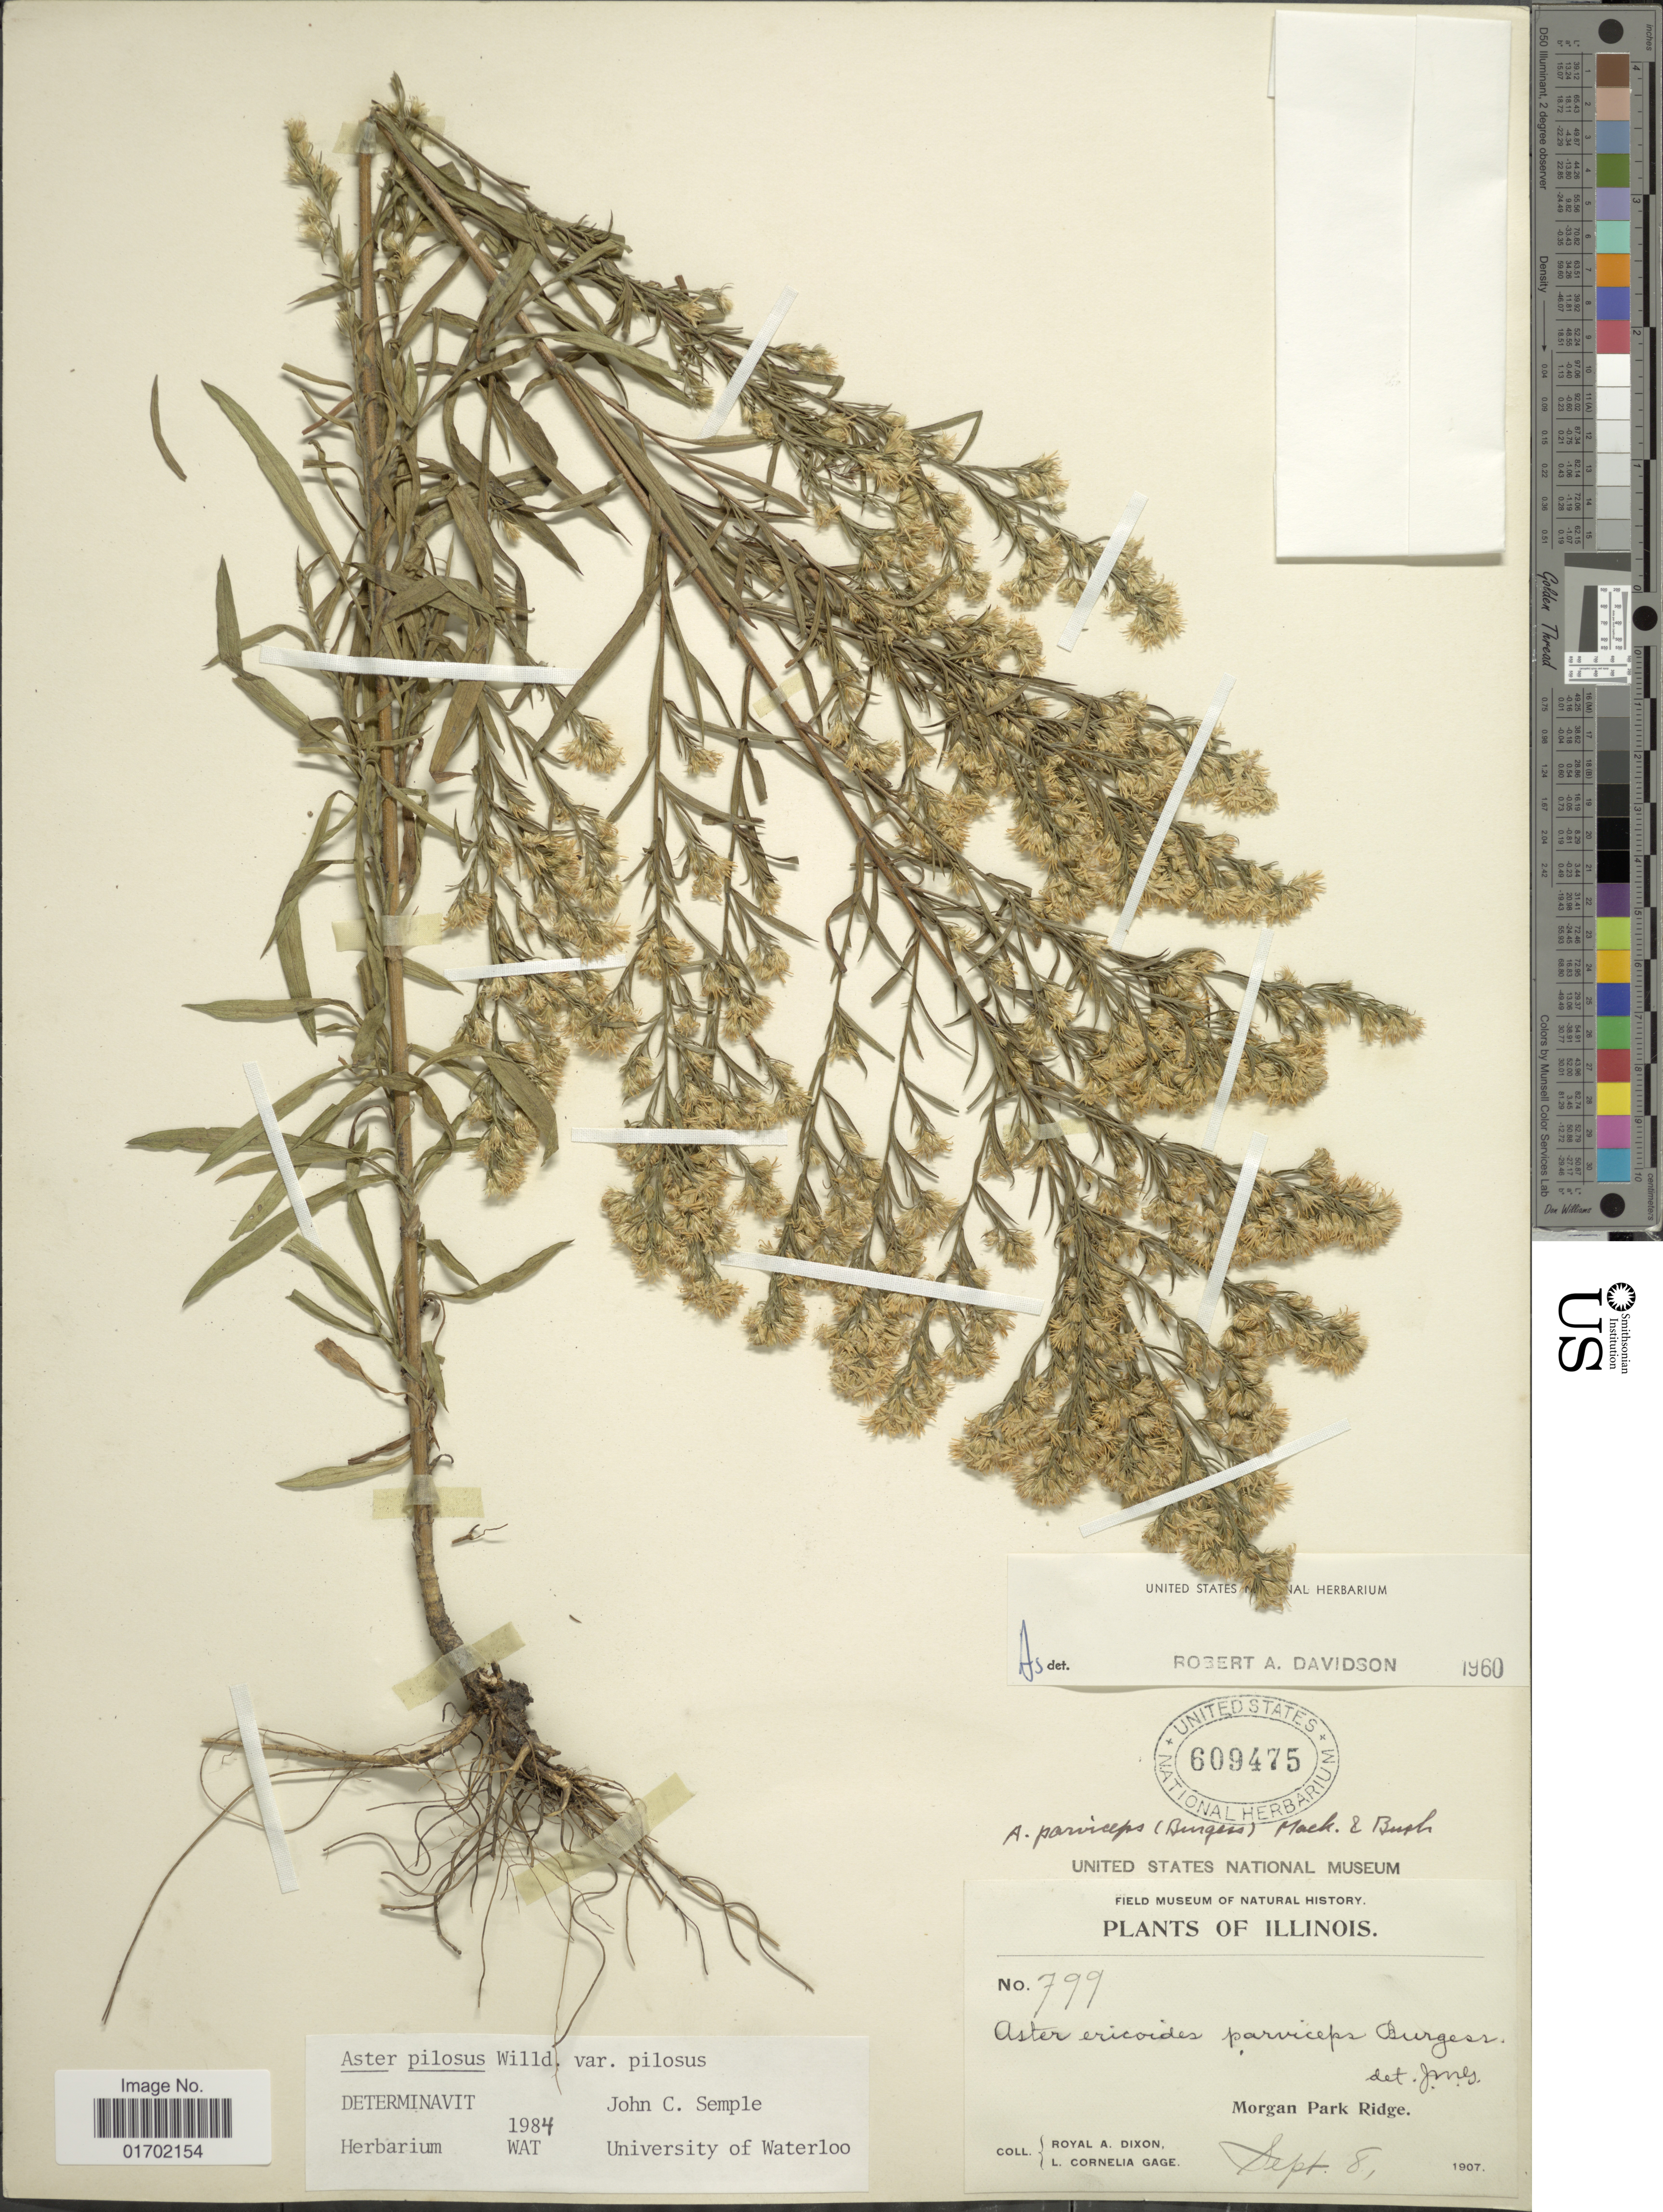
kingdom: Plantae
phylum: Tracheophyta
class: Magnoliopsida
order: Asterales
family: Asteraceae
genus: Symphyotrichum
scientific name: Symphyotrichum pilosum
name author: (Willd.) G.L. Nesom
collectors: R. A. Dixon & L. Gage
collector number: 799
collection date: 1907-09-08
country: United States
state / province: Illinois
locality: Morgan Park Ridge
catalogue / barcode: US 609475